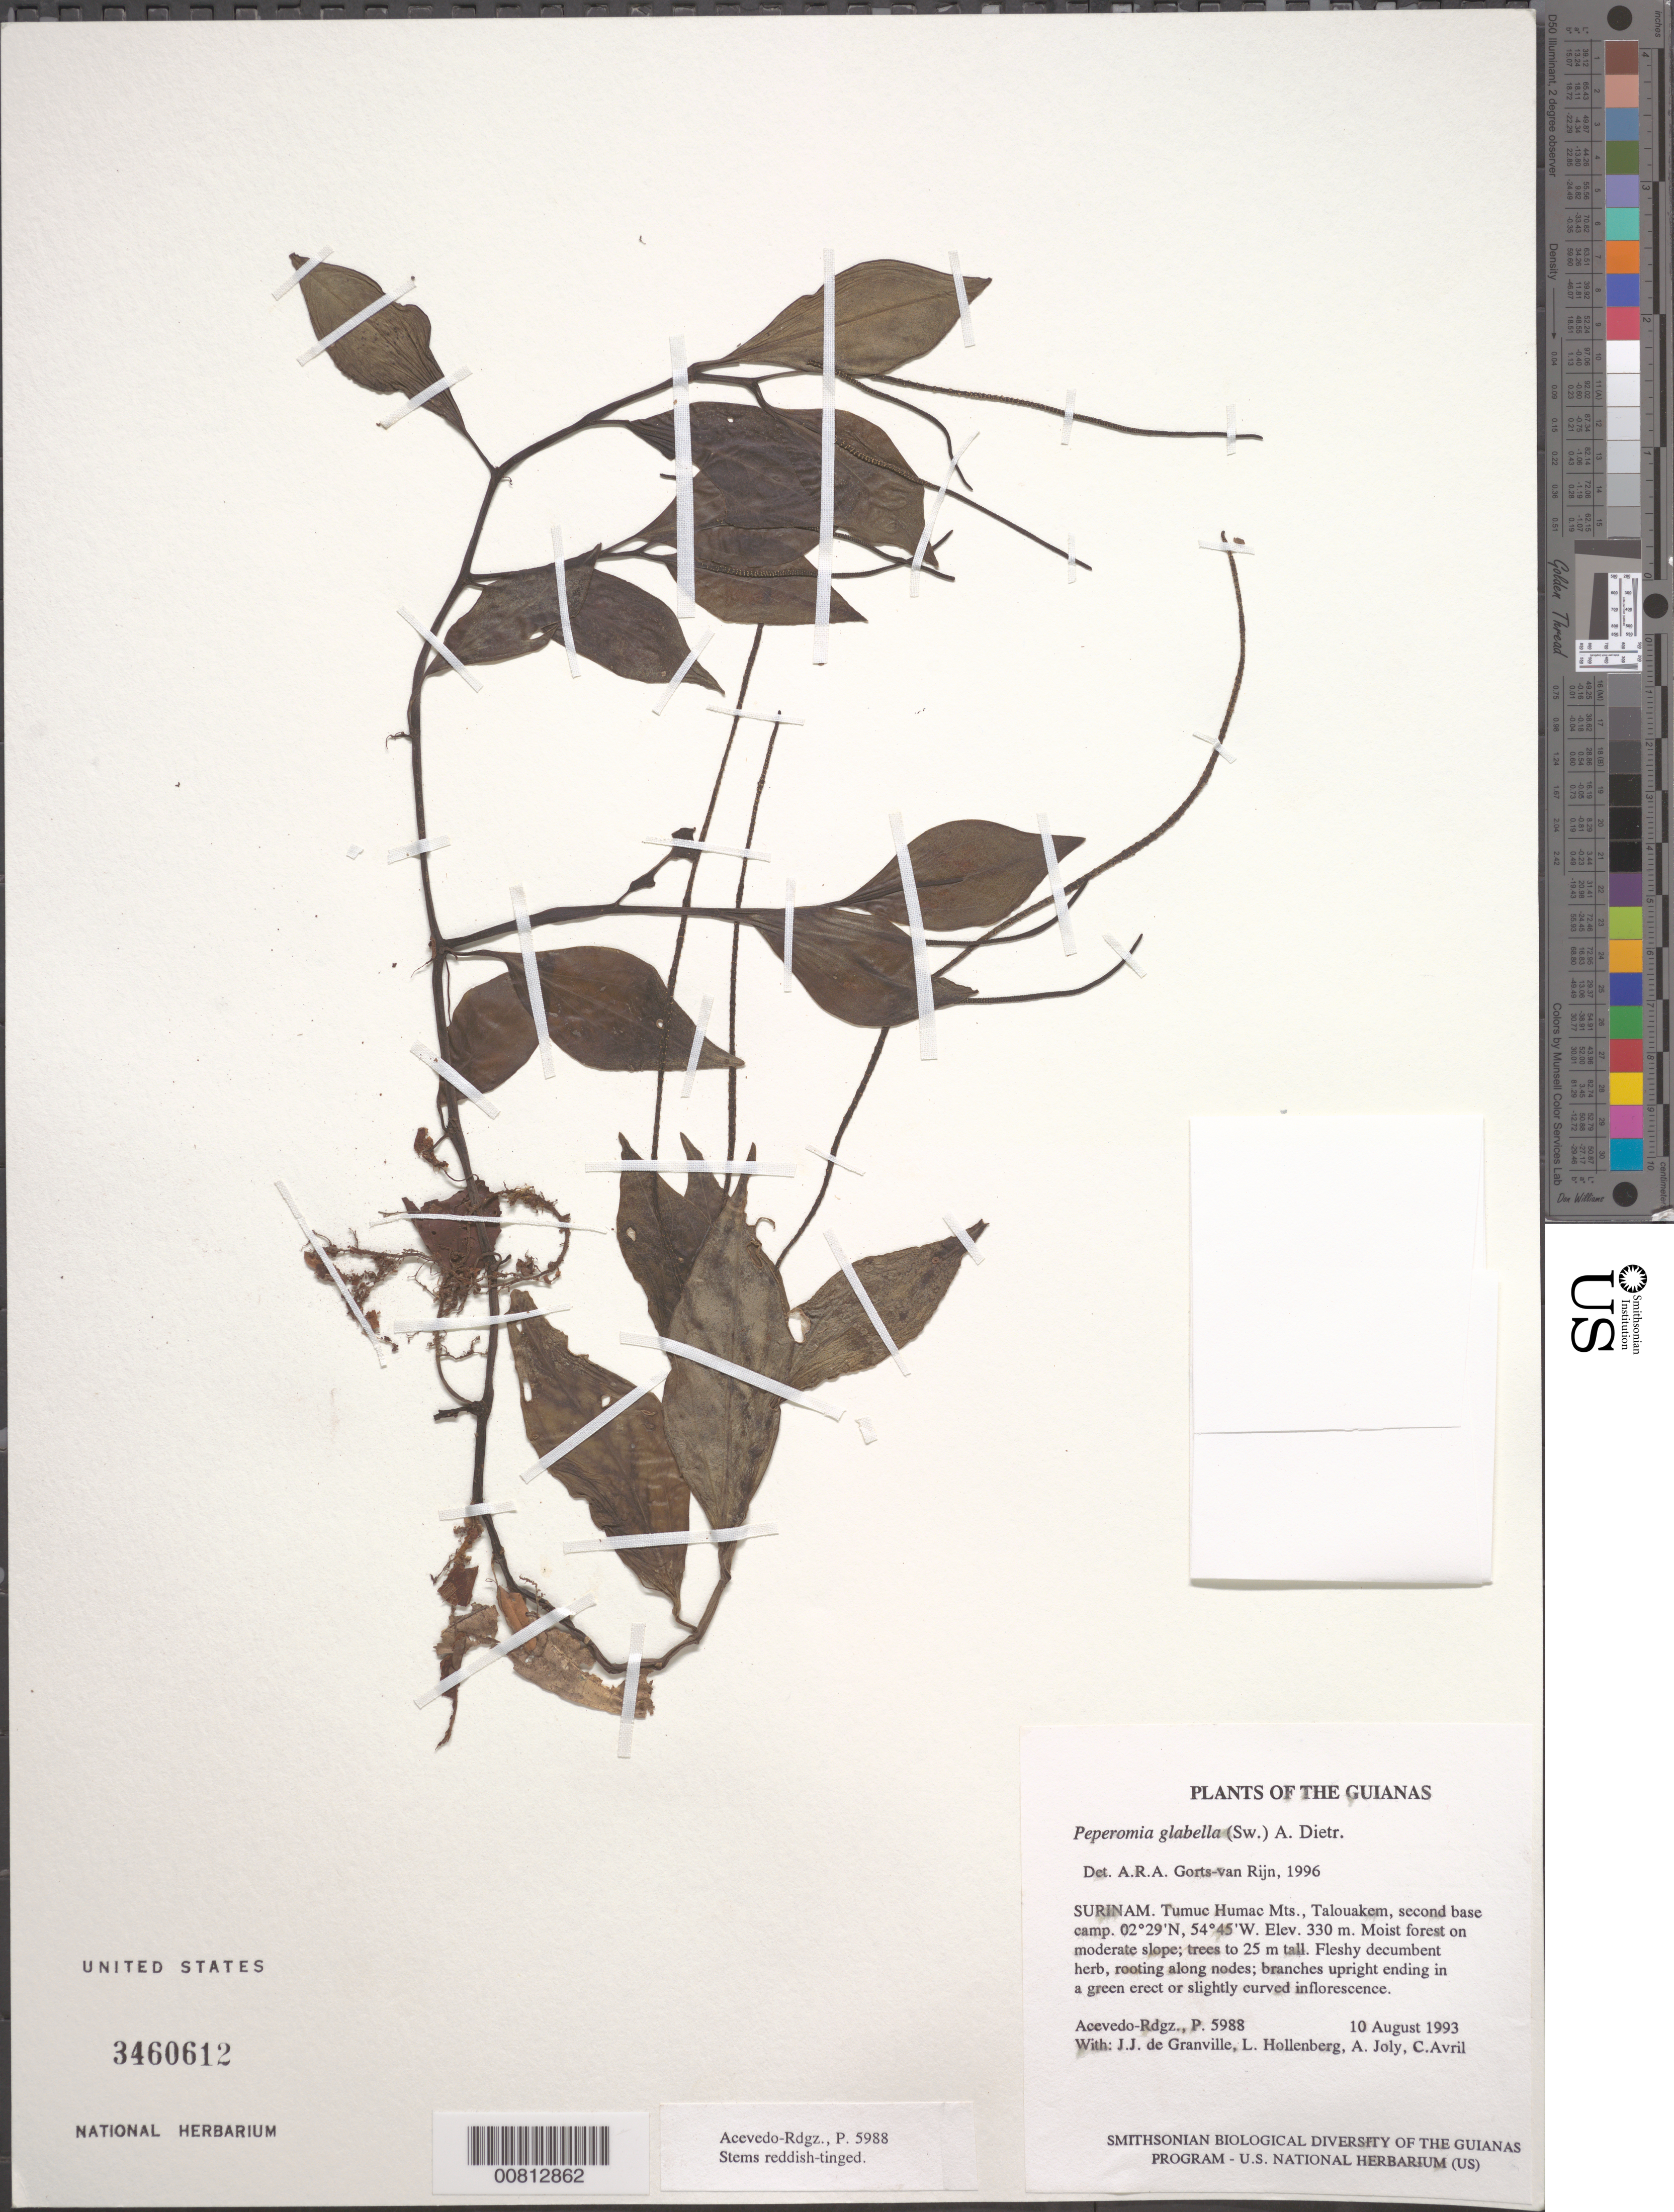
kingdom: Plantae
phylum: Tracheophyta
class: Magnoliopsida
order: Piperales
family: Piperaceae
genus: Peperomia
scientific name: Peperomia glabella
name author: (Sw.) A. Dietr.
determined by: Görts-van Rijn, A. R. A.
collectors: P. Acevedo-Rodr. & A. Joly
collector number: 5988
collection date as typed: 10 Aug 1993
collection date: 1993-08-10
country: Suriname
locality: Tumuc Humac Mts., Talouakem, second base camp.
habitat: Moist forest on moderate slope; trees to 25 m tall.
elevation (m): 330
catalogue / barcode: US 3460612